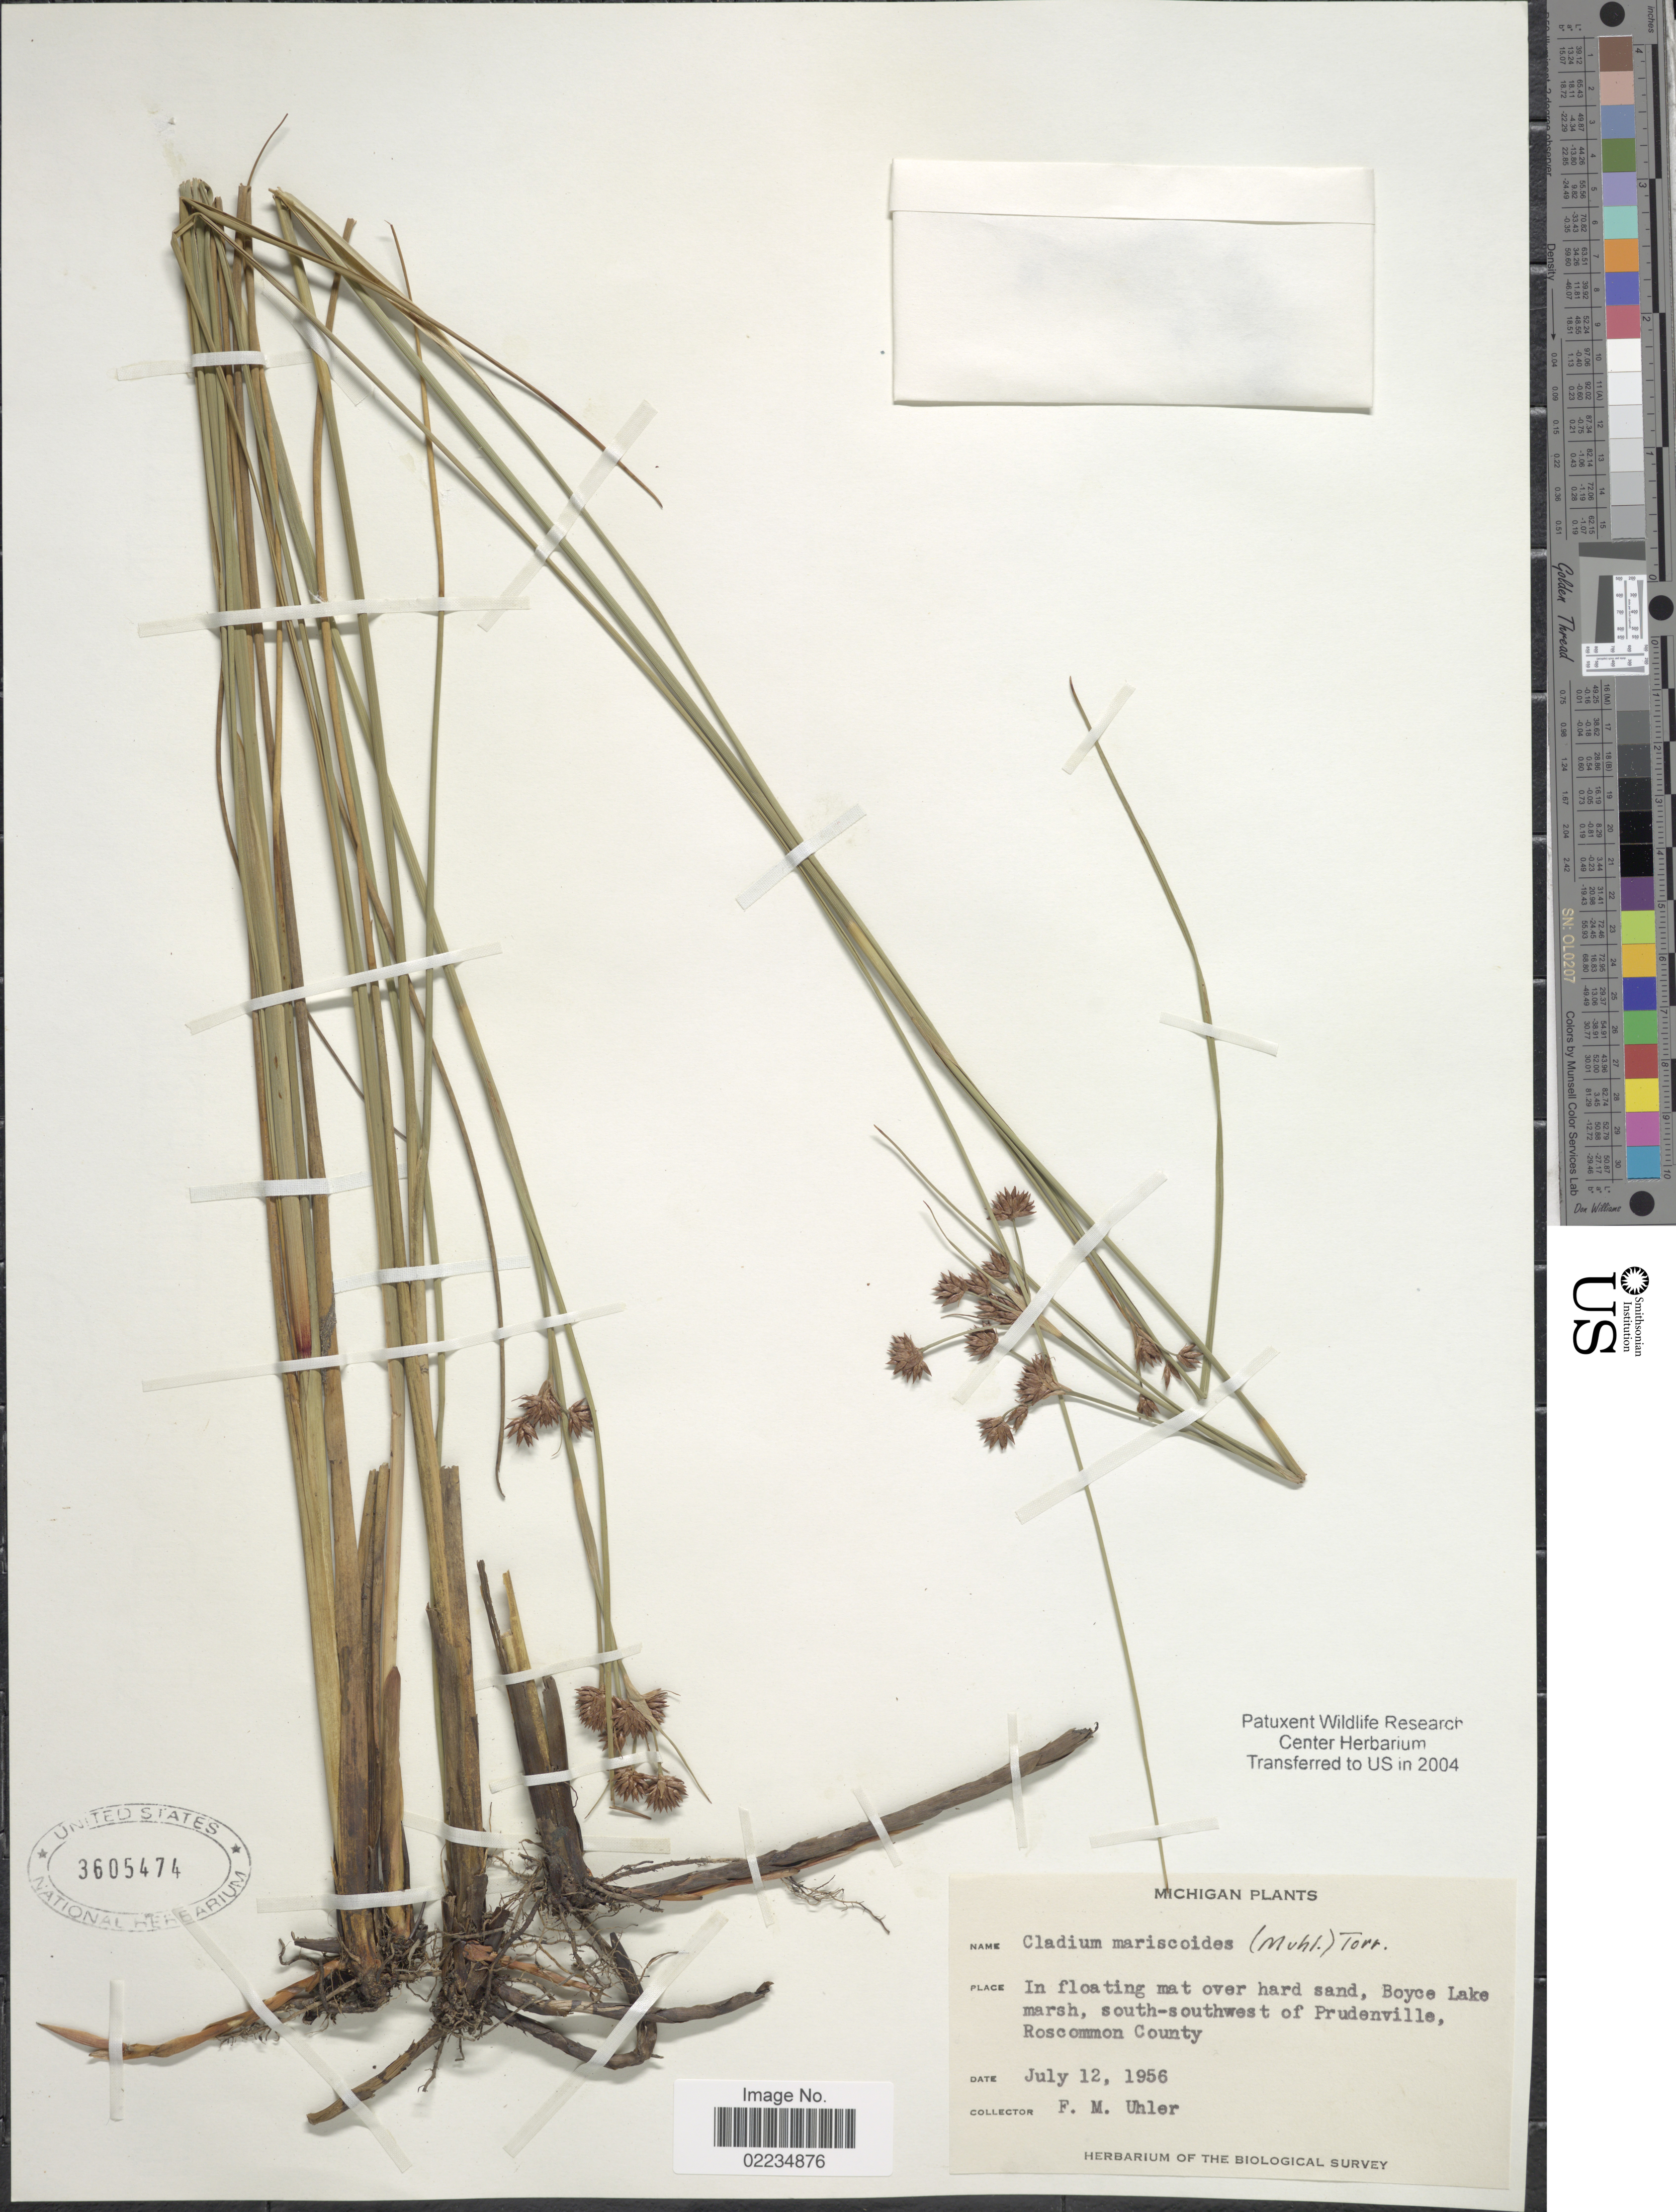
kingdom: Plantae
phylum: Tracheophyta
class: Liliopsida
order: Poales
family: Cyperaceae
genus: Cladium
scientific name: Cladium mariscoides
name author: (Muhl.) Torr.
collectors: F. M. Uhler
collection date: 1956-07-12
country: United States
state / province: Michigan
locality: Boyce Lake marsh, south-southwest of Prudenville, Roscommon County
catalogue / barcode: US 3605474